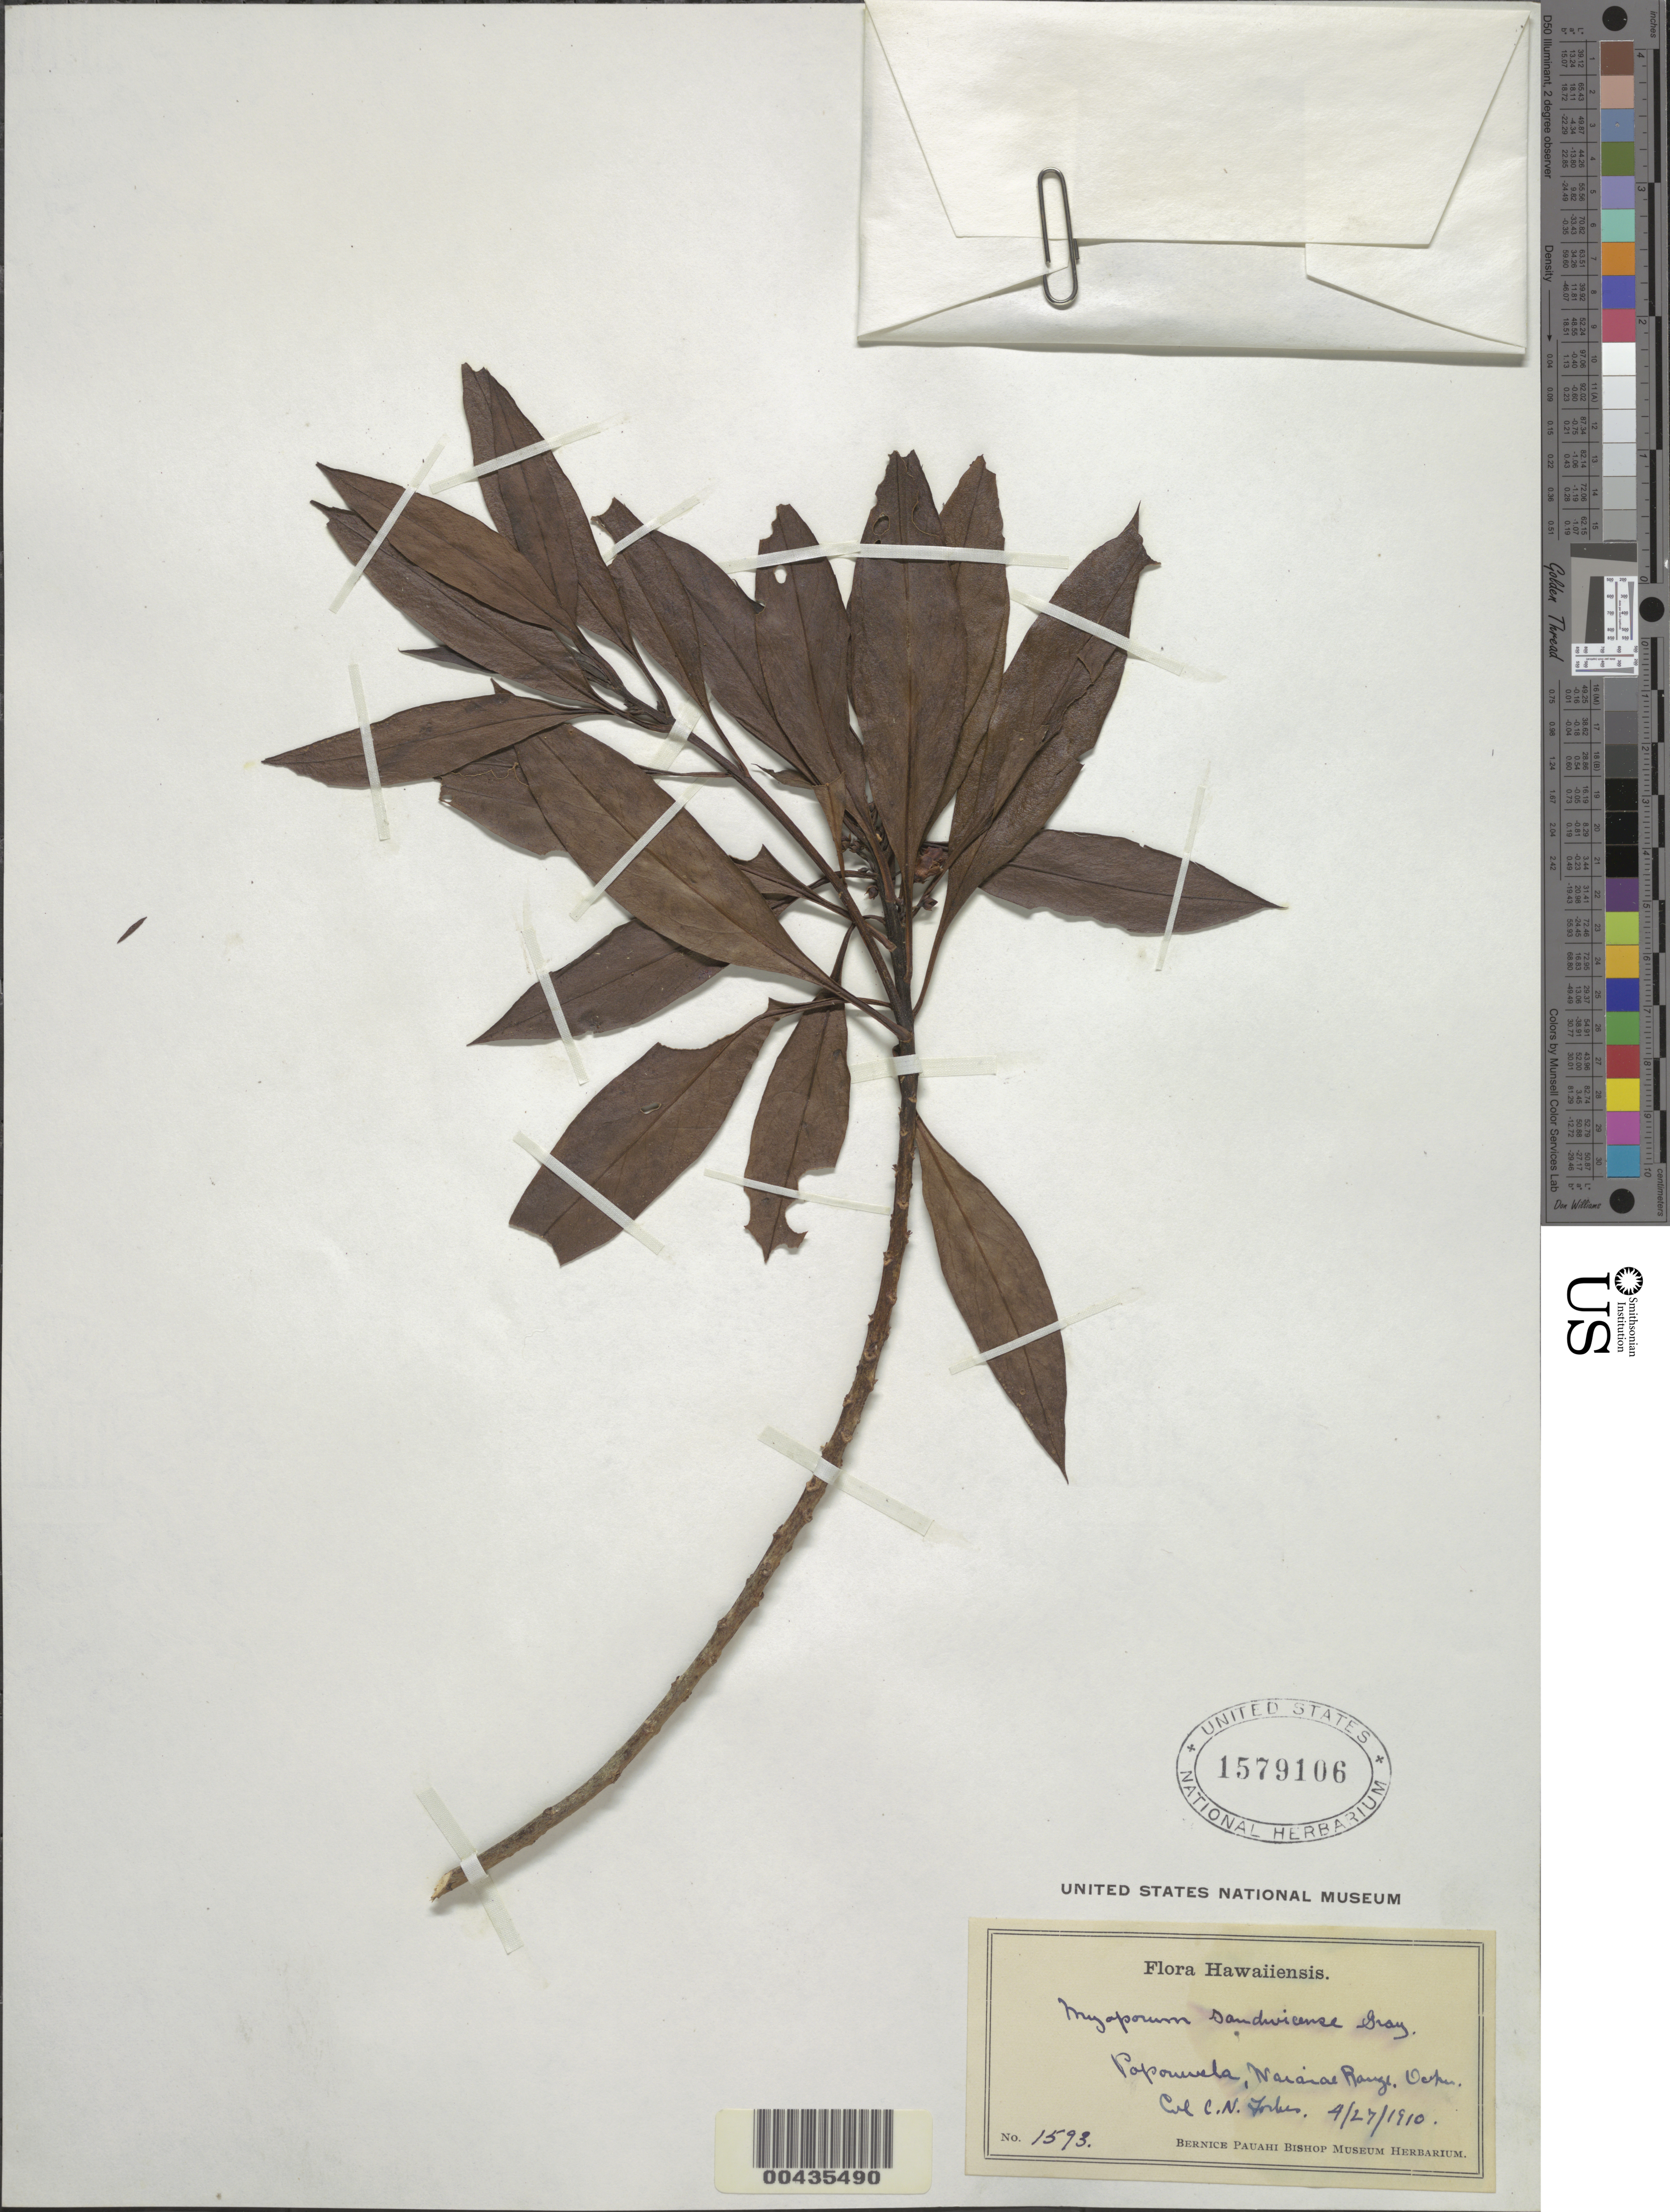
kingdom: Plantae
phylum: Tracheophyta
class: Magnoliopsida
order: Lamiales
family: Scrophulariaceae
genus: Myoporum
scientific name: Myoporum sandwicense subsp. sandwicense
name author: A. Gray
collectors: C. N. Forbes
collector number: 1593.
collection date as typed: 27 Apr 1910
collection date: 1910-04-27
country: United States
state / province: Hawaii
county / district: Honolulu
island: Oahu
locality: Popouwela, Waianae Range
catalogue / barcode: US 1579106